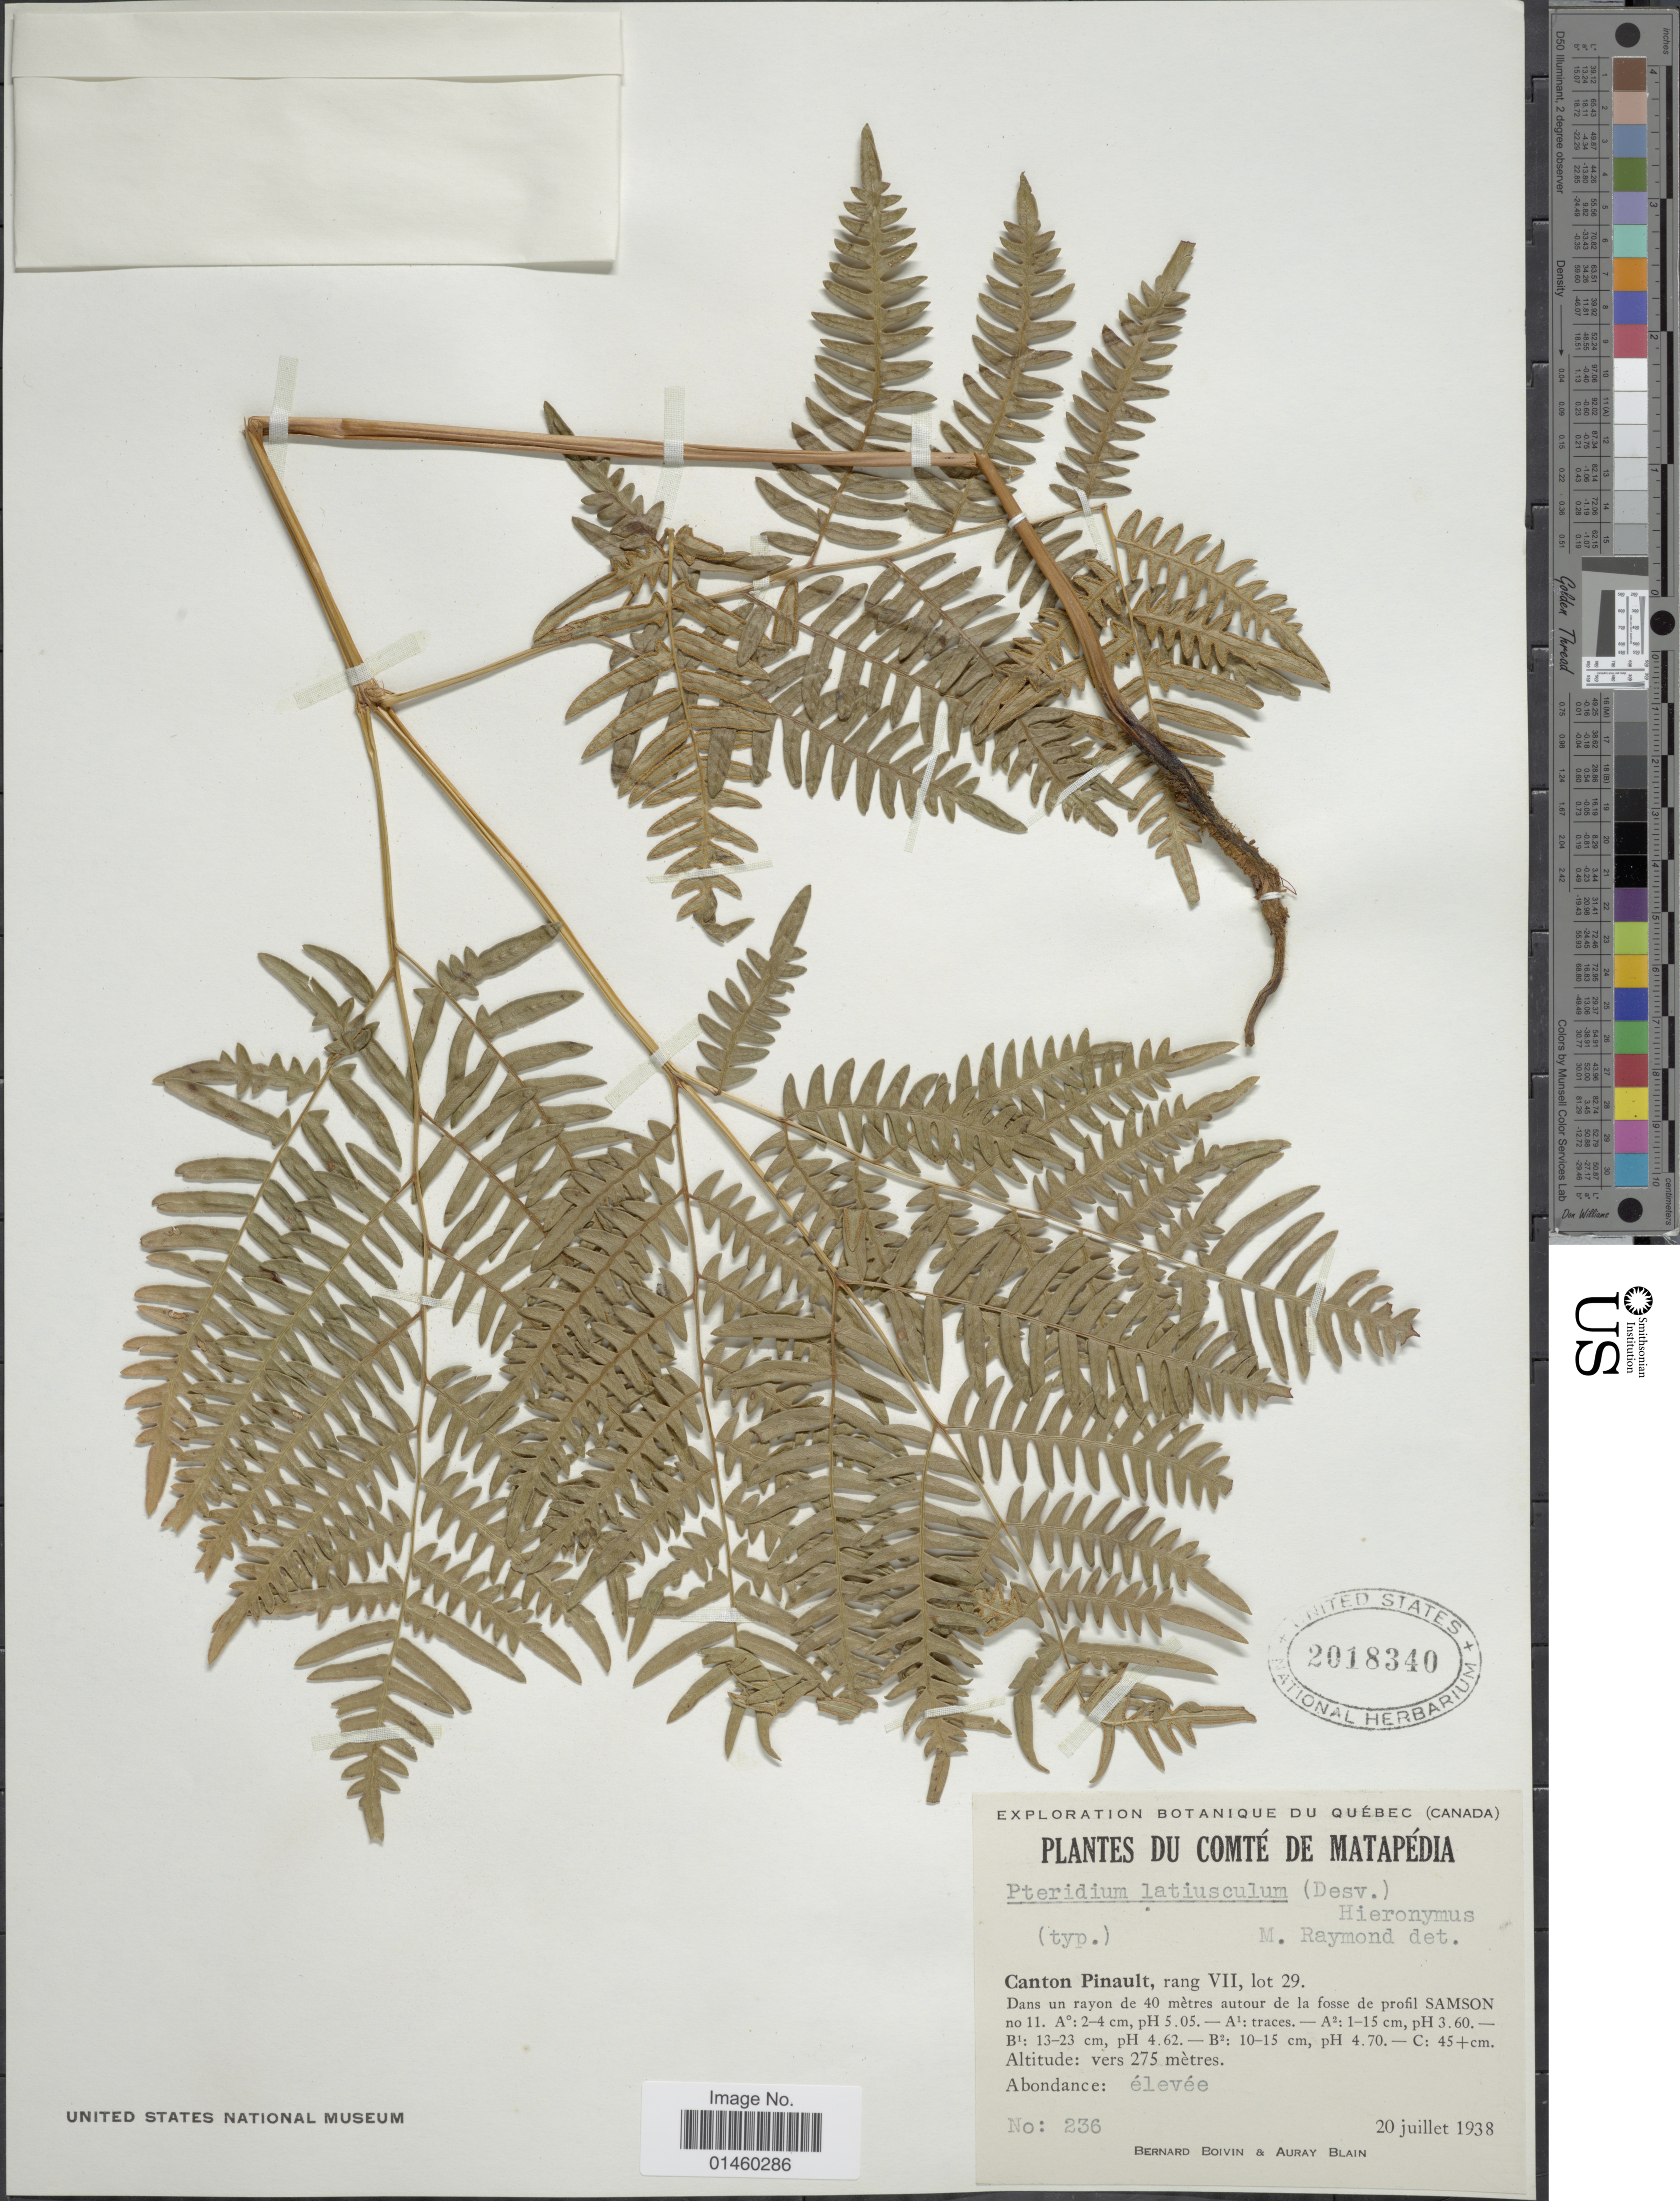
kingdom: Plantae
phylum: Tracheophyta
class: Polypodiopsida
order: Polypodiales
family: Dennstaedtiaceae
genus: Pteridium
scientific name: Pteridium aquilinum var. latiusculum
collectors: J. R. B. Boivin & A. Blain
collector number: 236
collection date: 1938-07-20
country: Canada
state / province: Quebec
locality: Comte de Matapedia. Canton Pinault, rang VII, lot 29. Dans un rayon de 40 metres autour de la fosse de profil Samson.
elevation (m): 275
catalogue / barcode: US 2018340